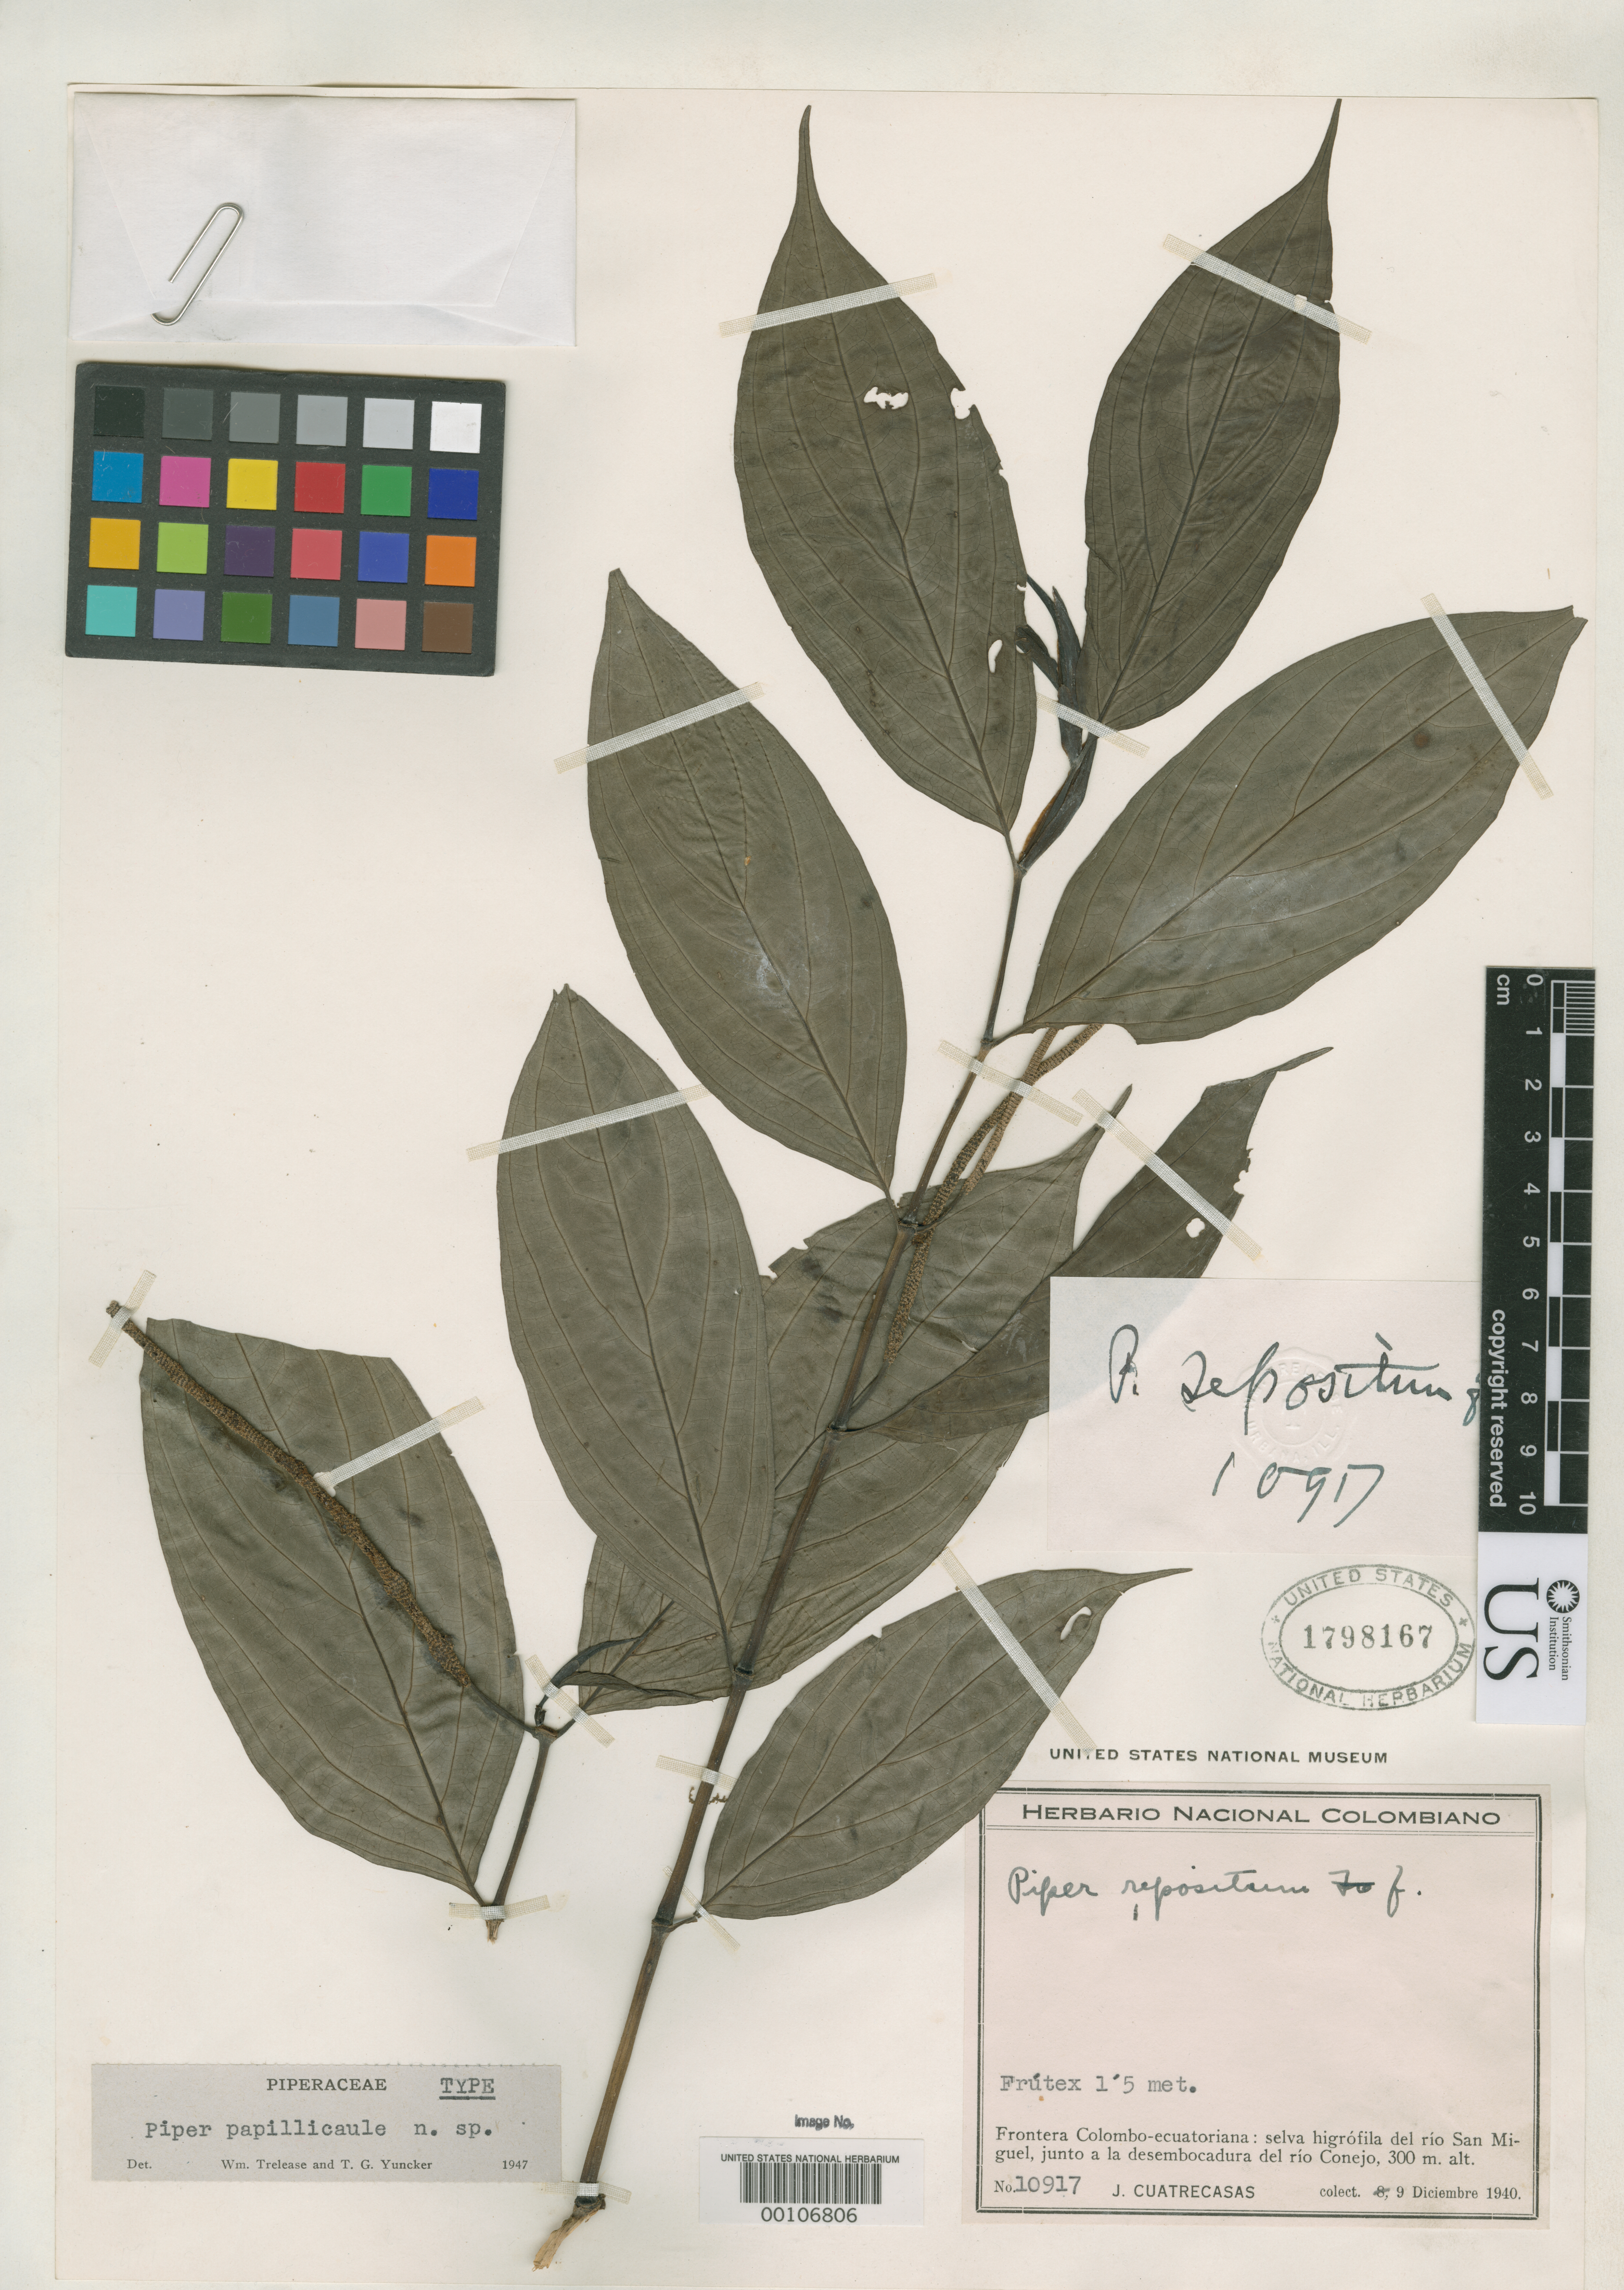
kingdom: Plantae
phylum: Tracheophyta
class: Magnoliopsida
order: Piperales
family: Piperaceae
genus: Piper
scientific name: Piper papillicaule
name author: Trel. & Yunck.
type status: Holotype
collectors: J. Cuatrecasas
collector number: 10917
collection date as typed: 09 Dec 1940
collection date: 1940-12-09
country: Colombia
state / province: Putumayo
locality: Juncture of Rios Sal Miguel and Conejo.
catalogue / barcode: US 1798167